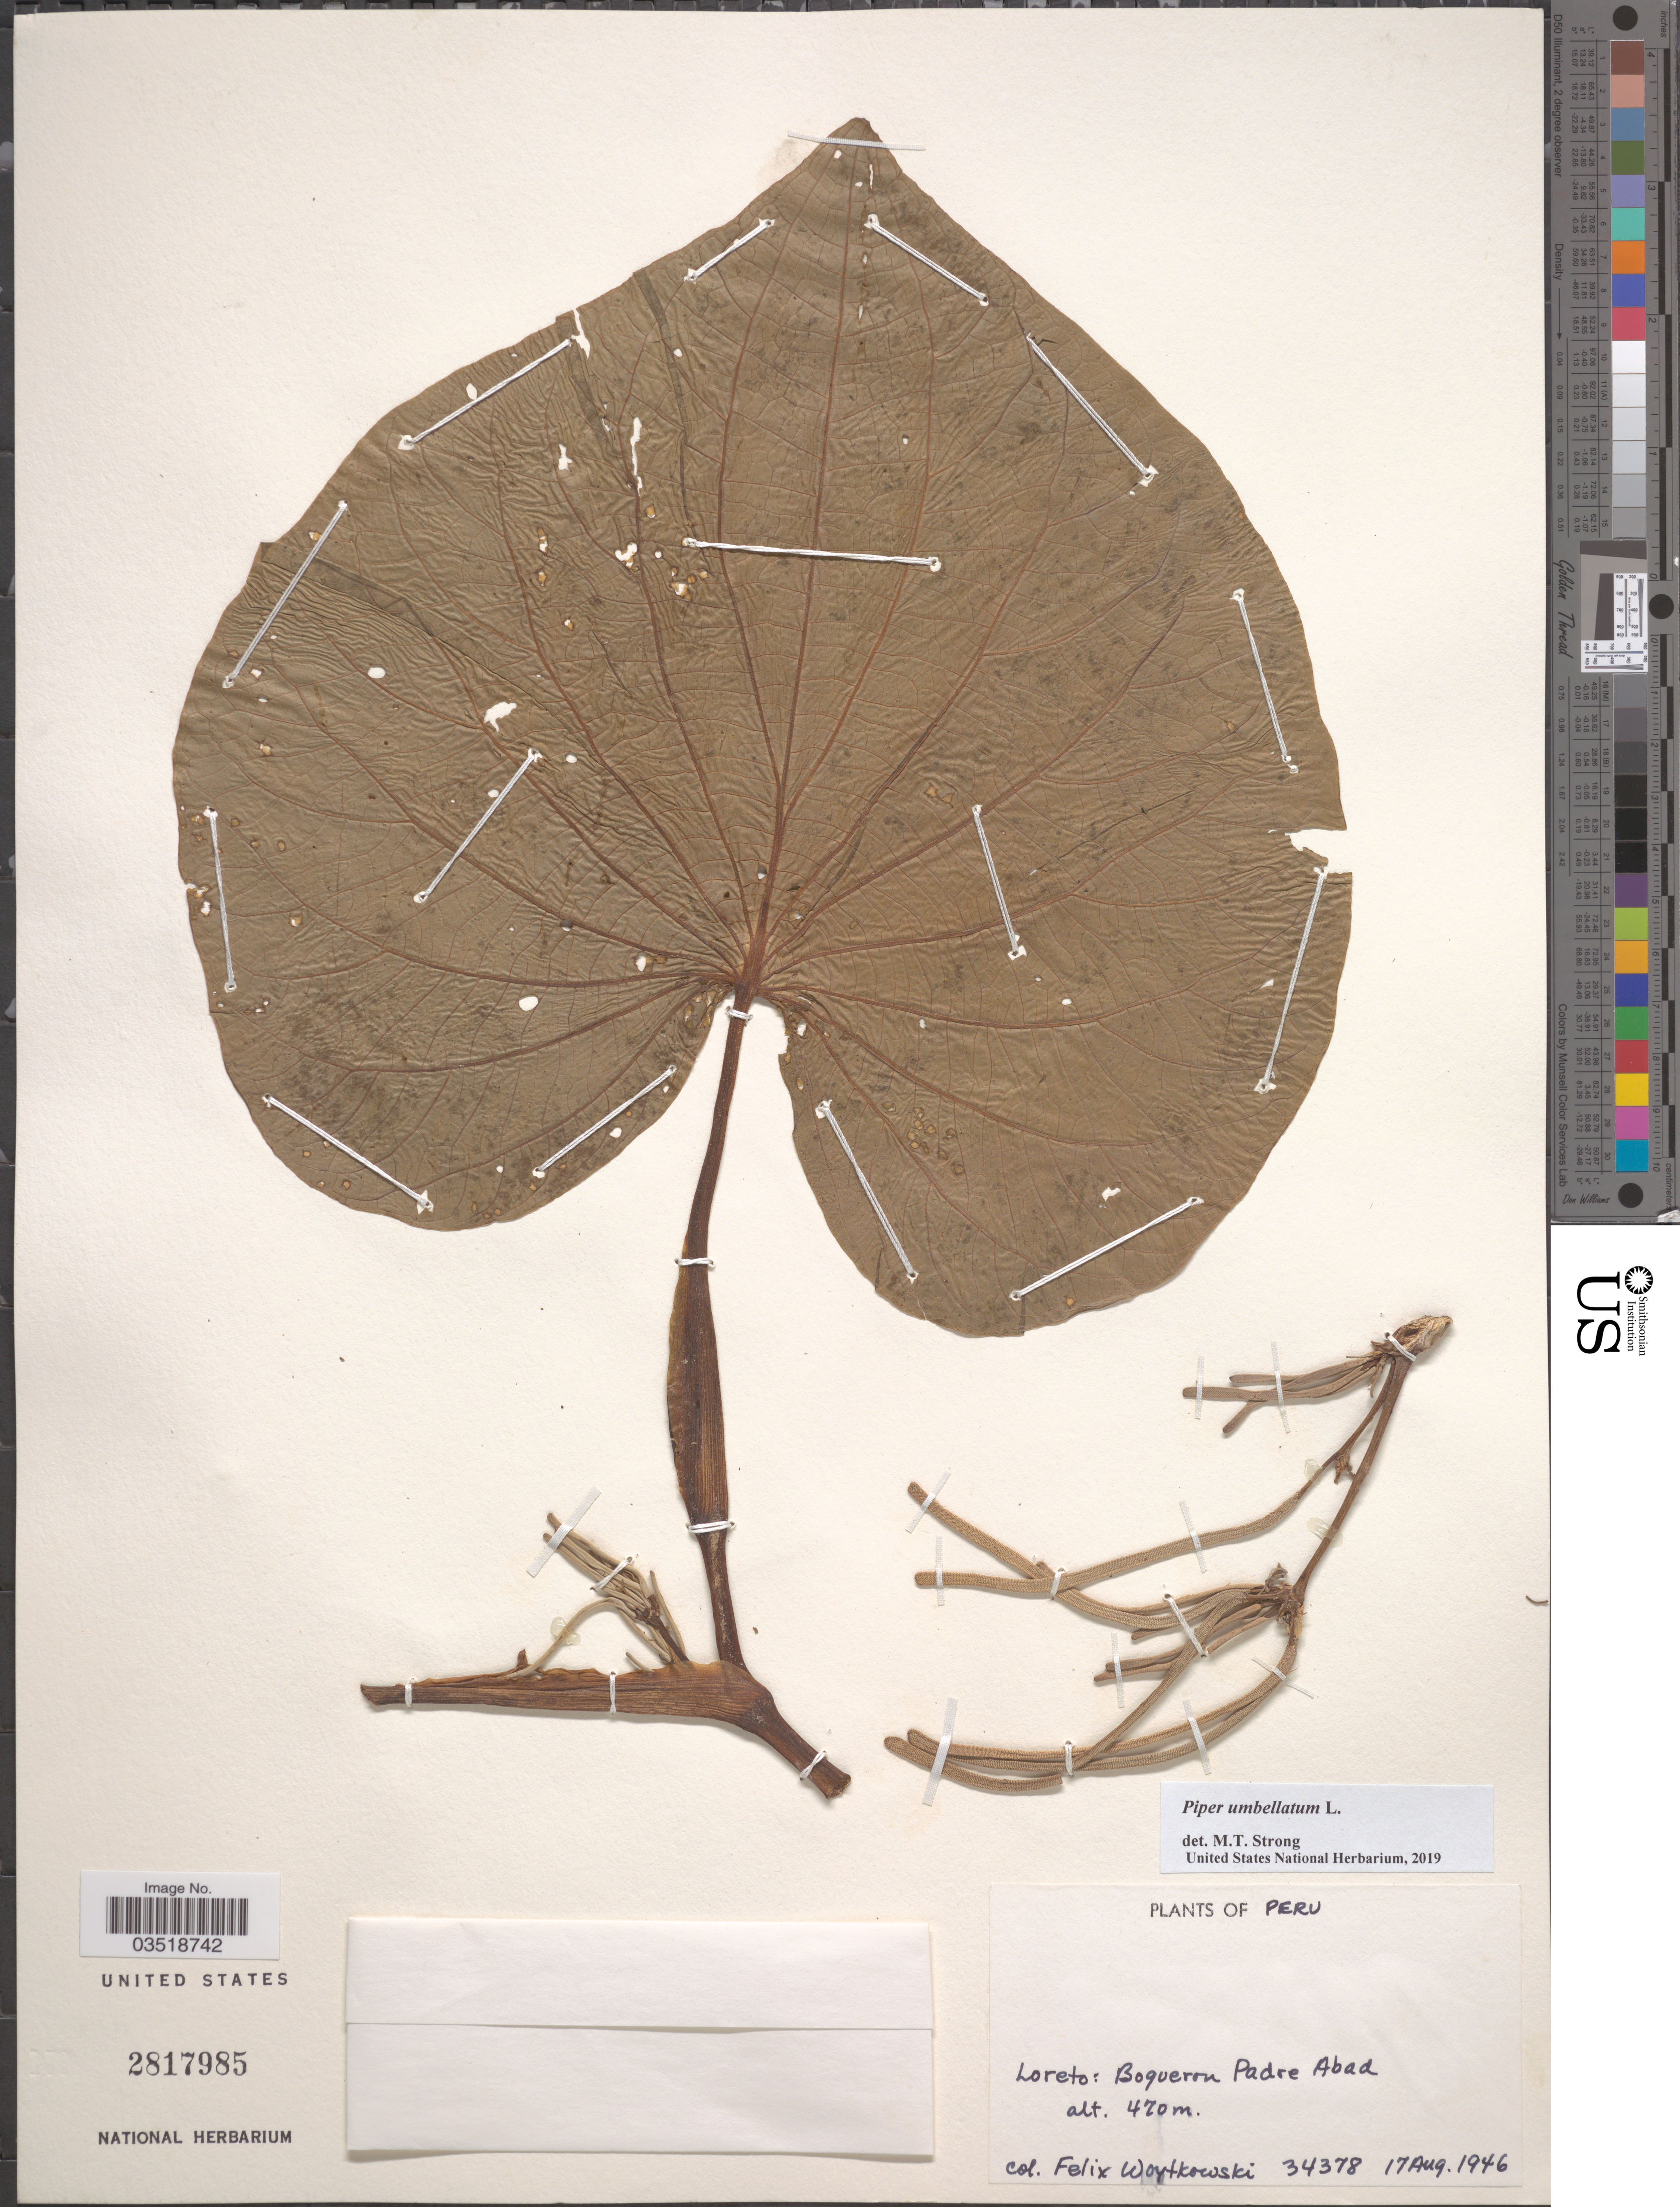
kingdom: Plantae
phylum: Tracheophyta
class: Magnoliopsida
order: Piperales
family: Piperaceae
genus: Piper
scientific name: Piper umbellatum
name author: L.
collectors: F. Woytkowski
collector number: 34378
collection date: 1946-08-17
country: Peru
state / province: Loreto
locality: Boqueron Padre Abad.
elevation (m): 470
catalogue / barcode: US 2817985